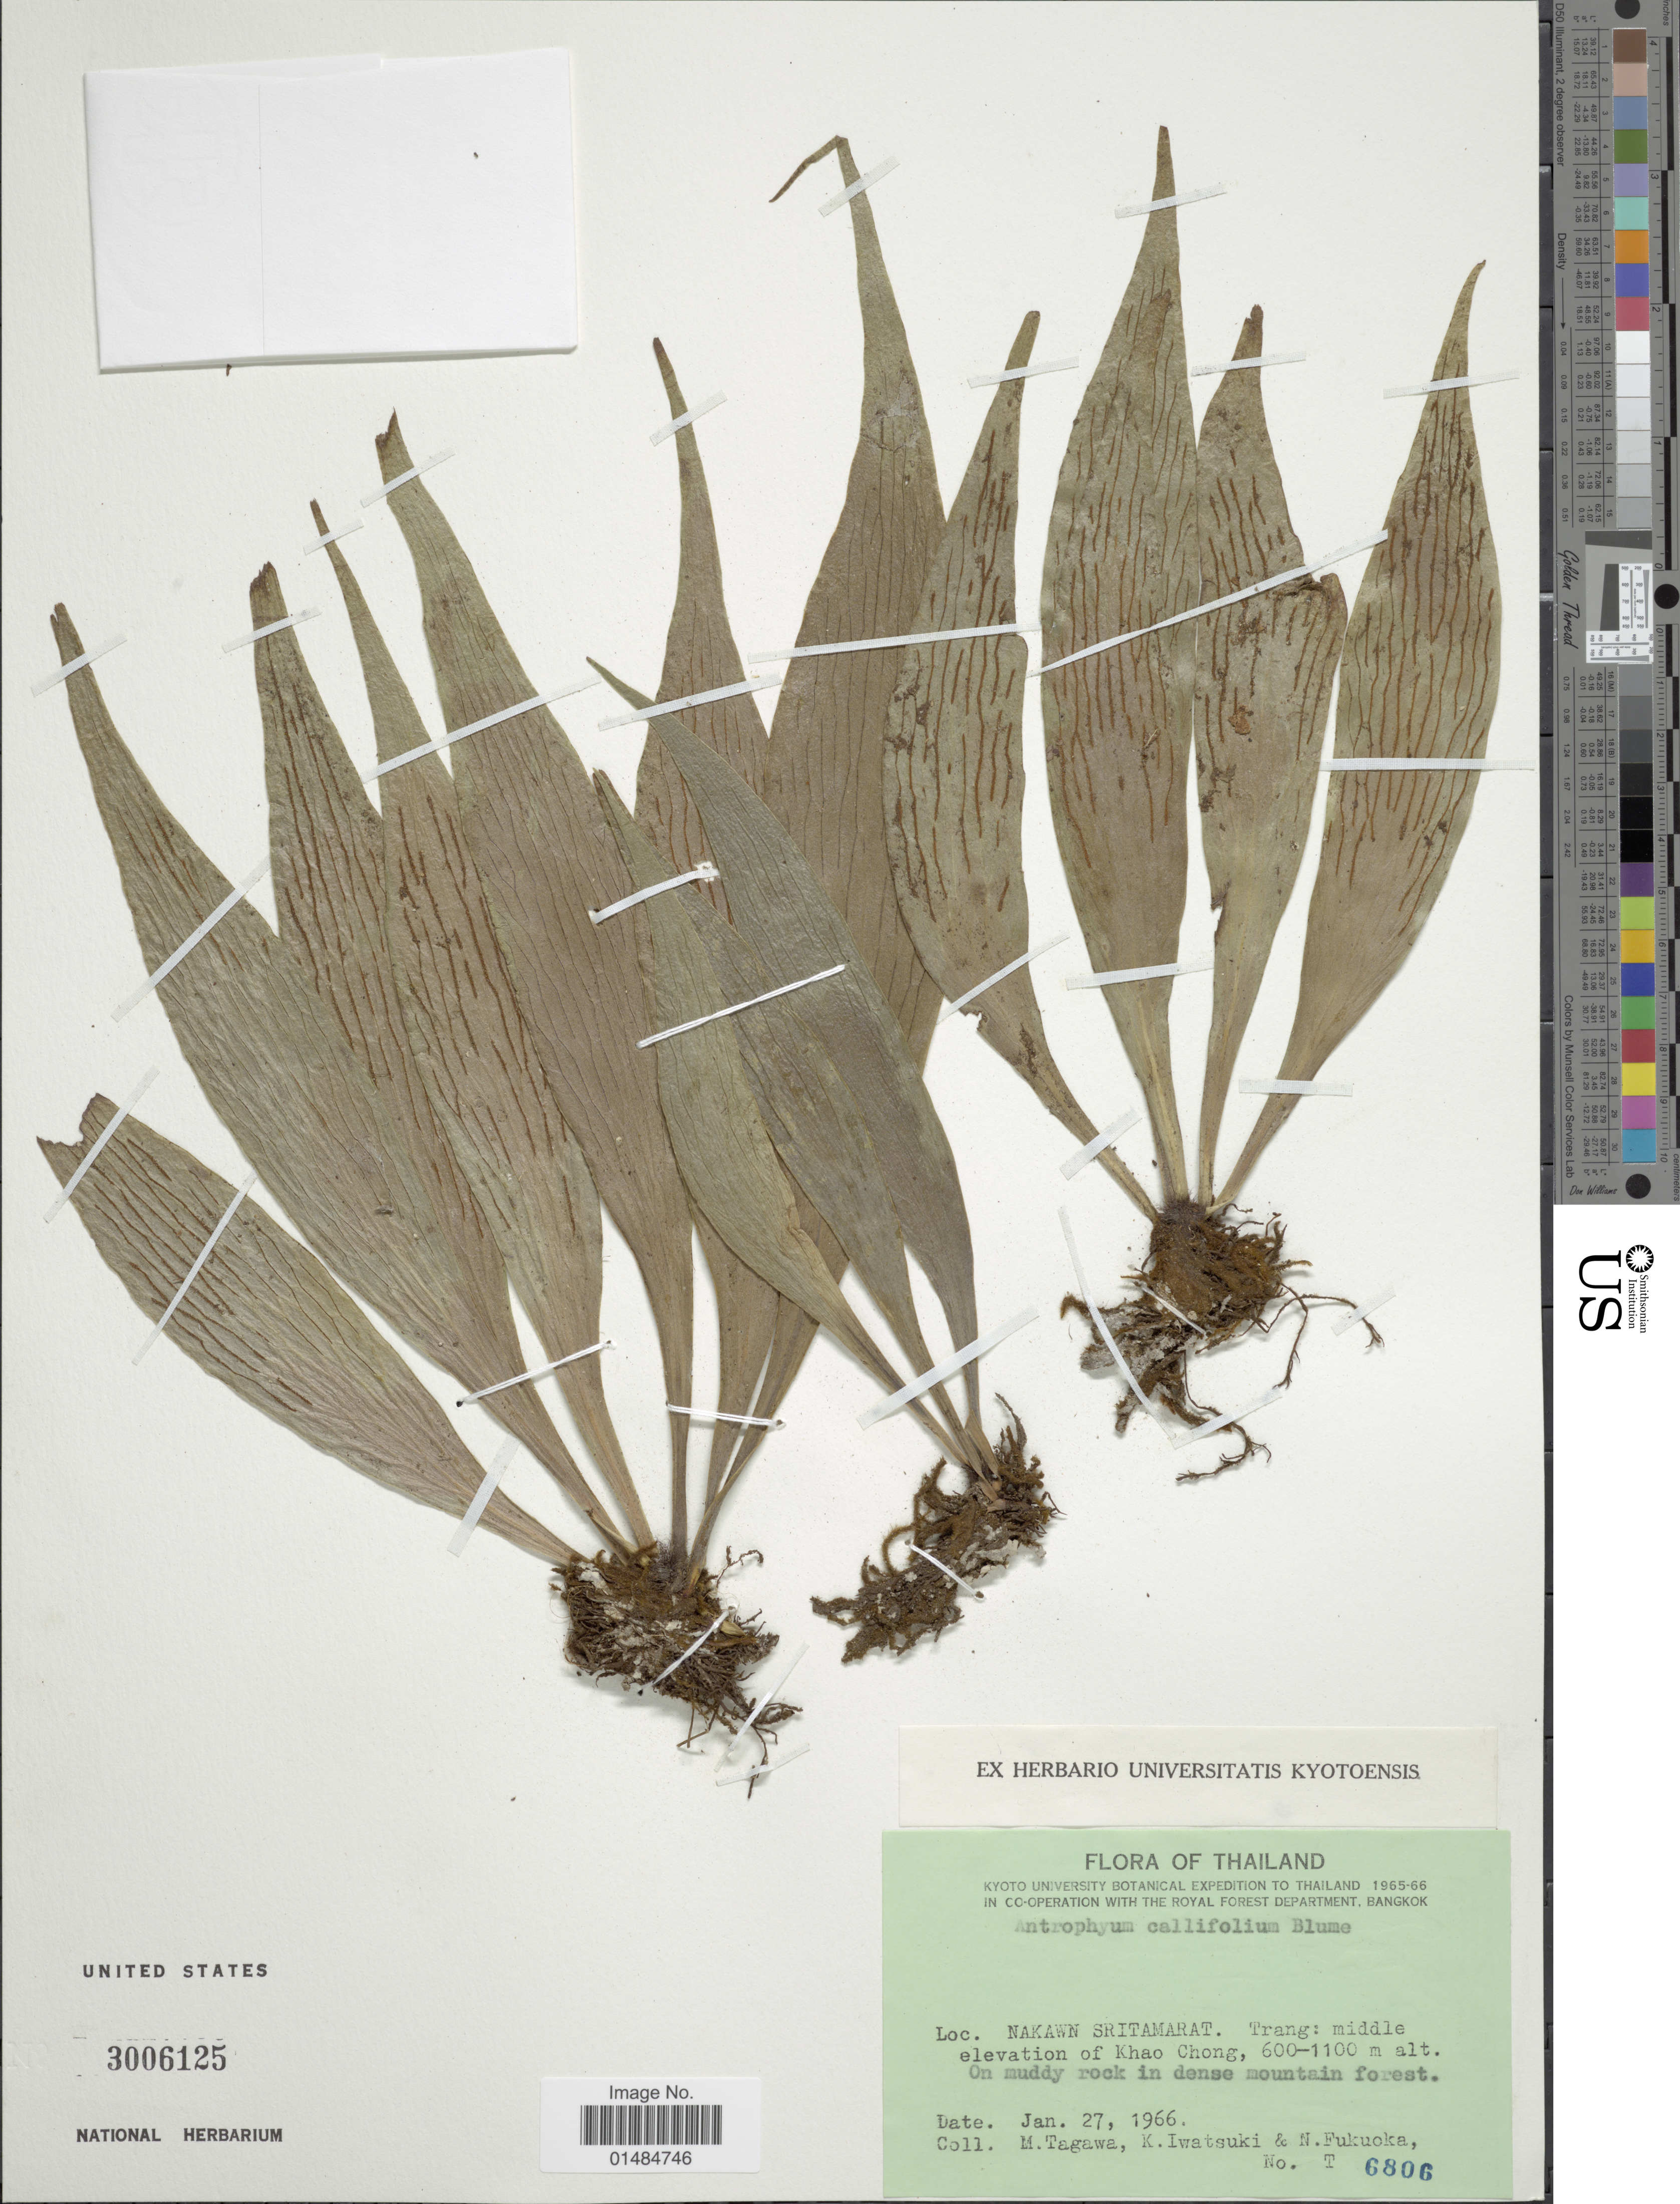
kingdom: Plantae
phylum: Tracheophyta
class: Polypodiopsida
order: Polypodiales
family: Pteridaceae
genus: Antrophyum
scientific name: Antrophyum callifolium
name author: Blume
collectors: M. Tagawa, K. Iwatsuki & N. Fukuoka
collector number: T 6806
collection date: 1966-01-27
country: Thailand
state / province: Trang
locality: Nakawn Sritamarat. Trang: middle elevation of Khao Chong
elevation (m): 600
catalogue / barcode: US 3006125